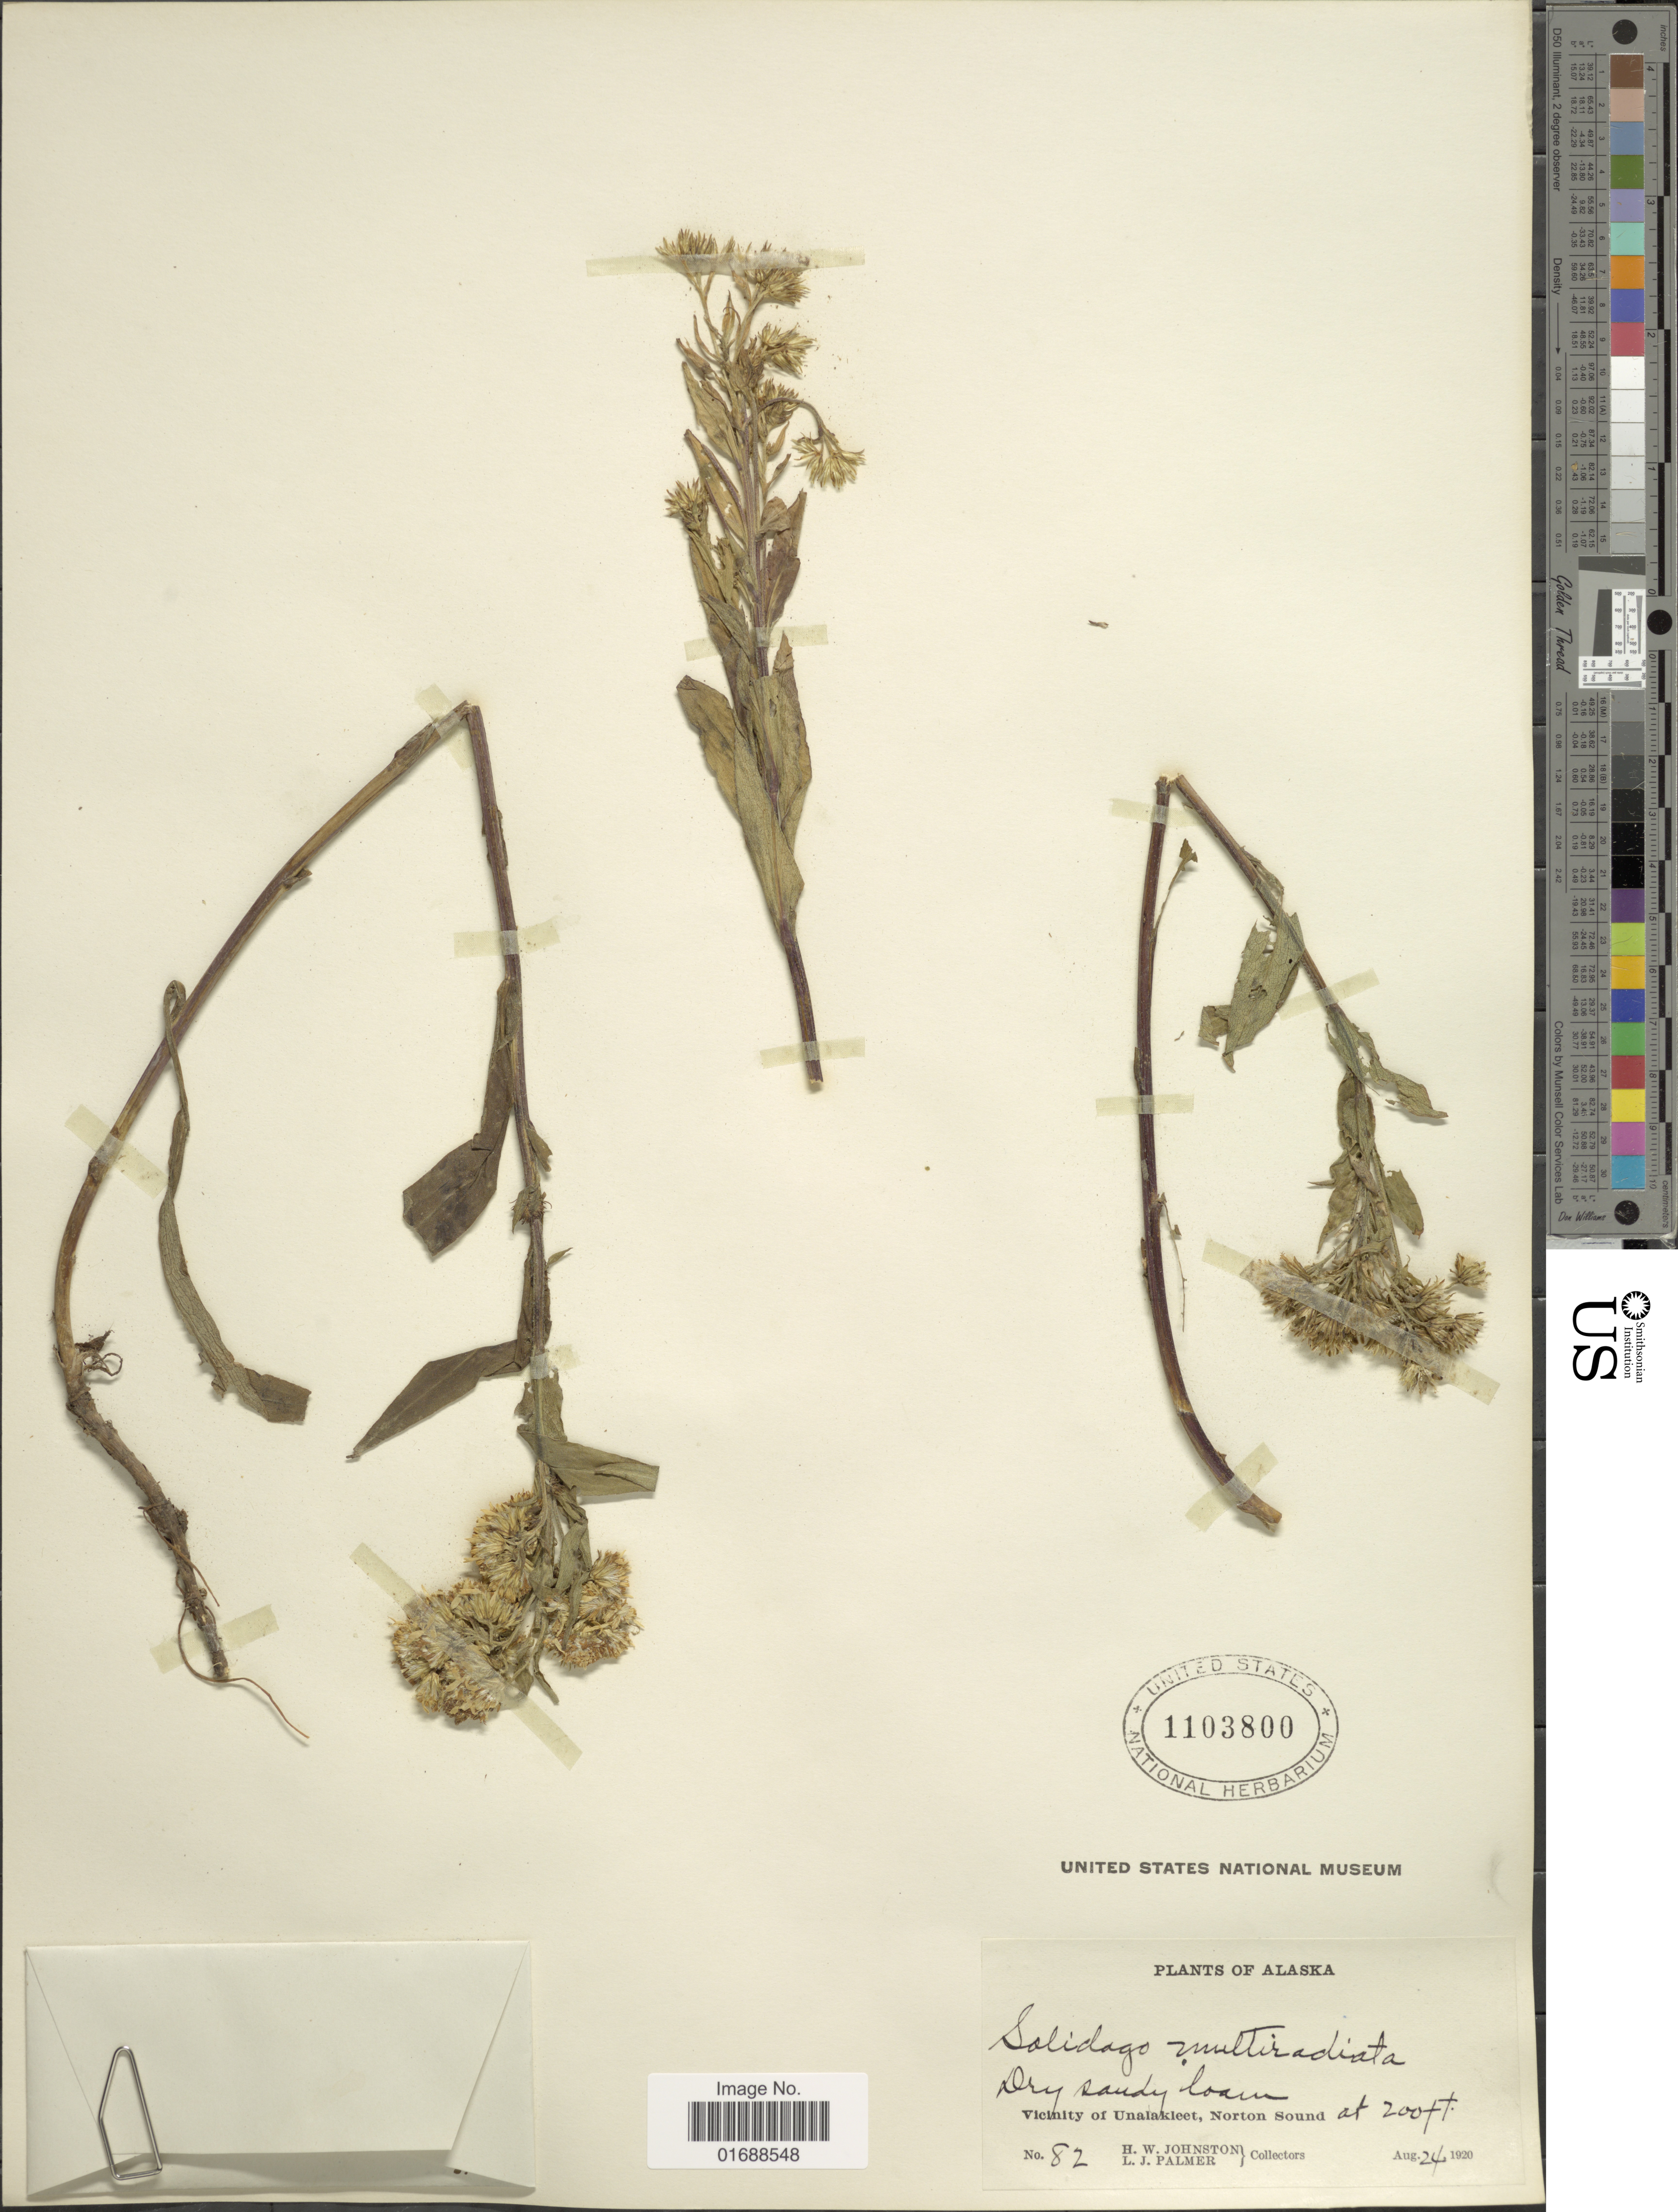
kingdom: Plantae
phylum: Tracheophyta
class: Magnoliopsida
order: Asterales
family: Asteraceae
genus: Solidago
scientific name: Solidago multiradiata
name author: Aiton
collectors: H. W. Johnston & L. J. Palmer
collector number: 82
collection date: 1920-08-24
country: United States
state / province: Alaska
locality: Vicinity of Unalakleet, Norton Sound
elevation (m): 61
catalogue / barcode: US 1103800